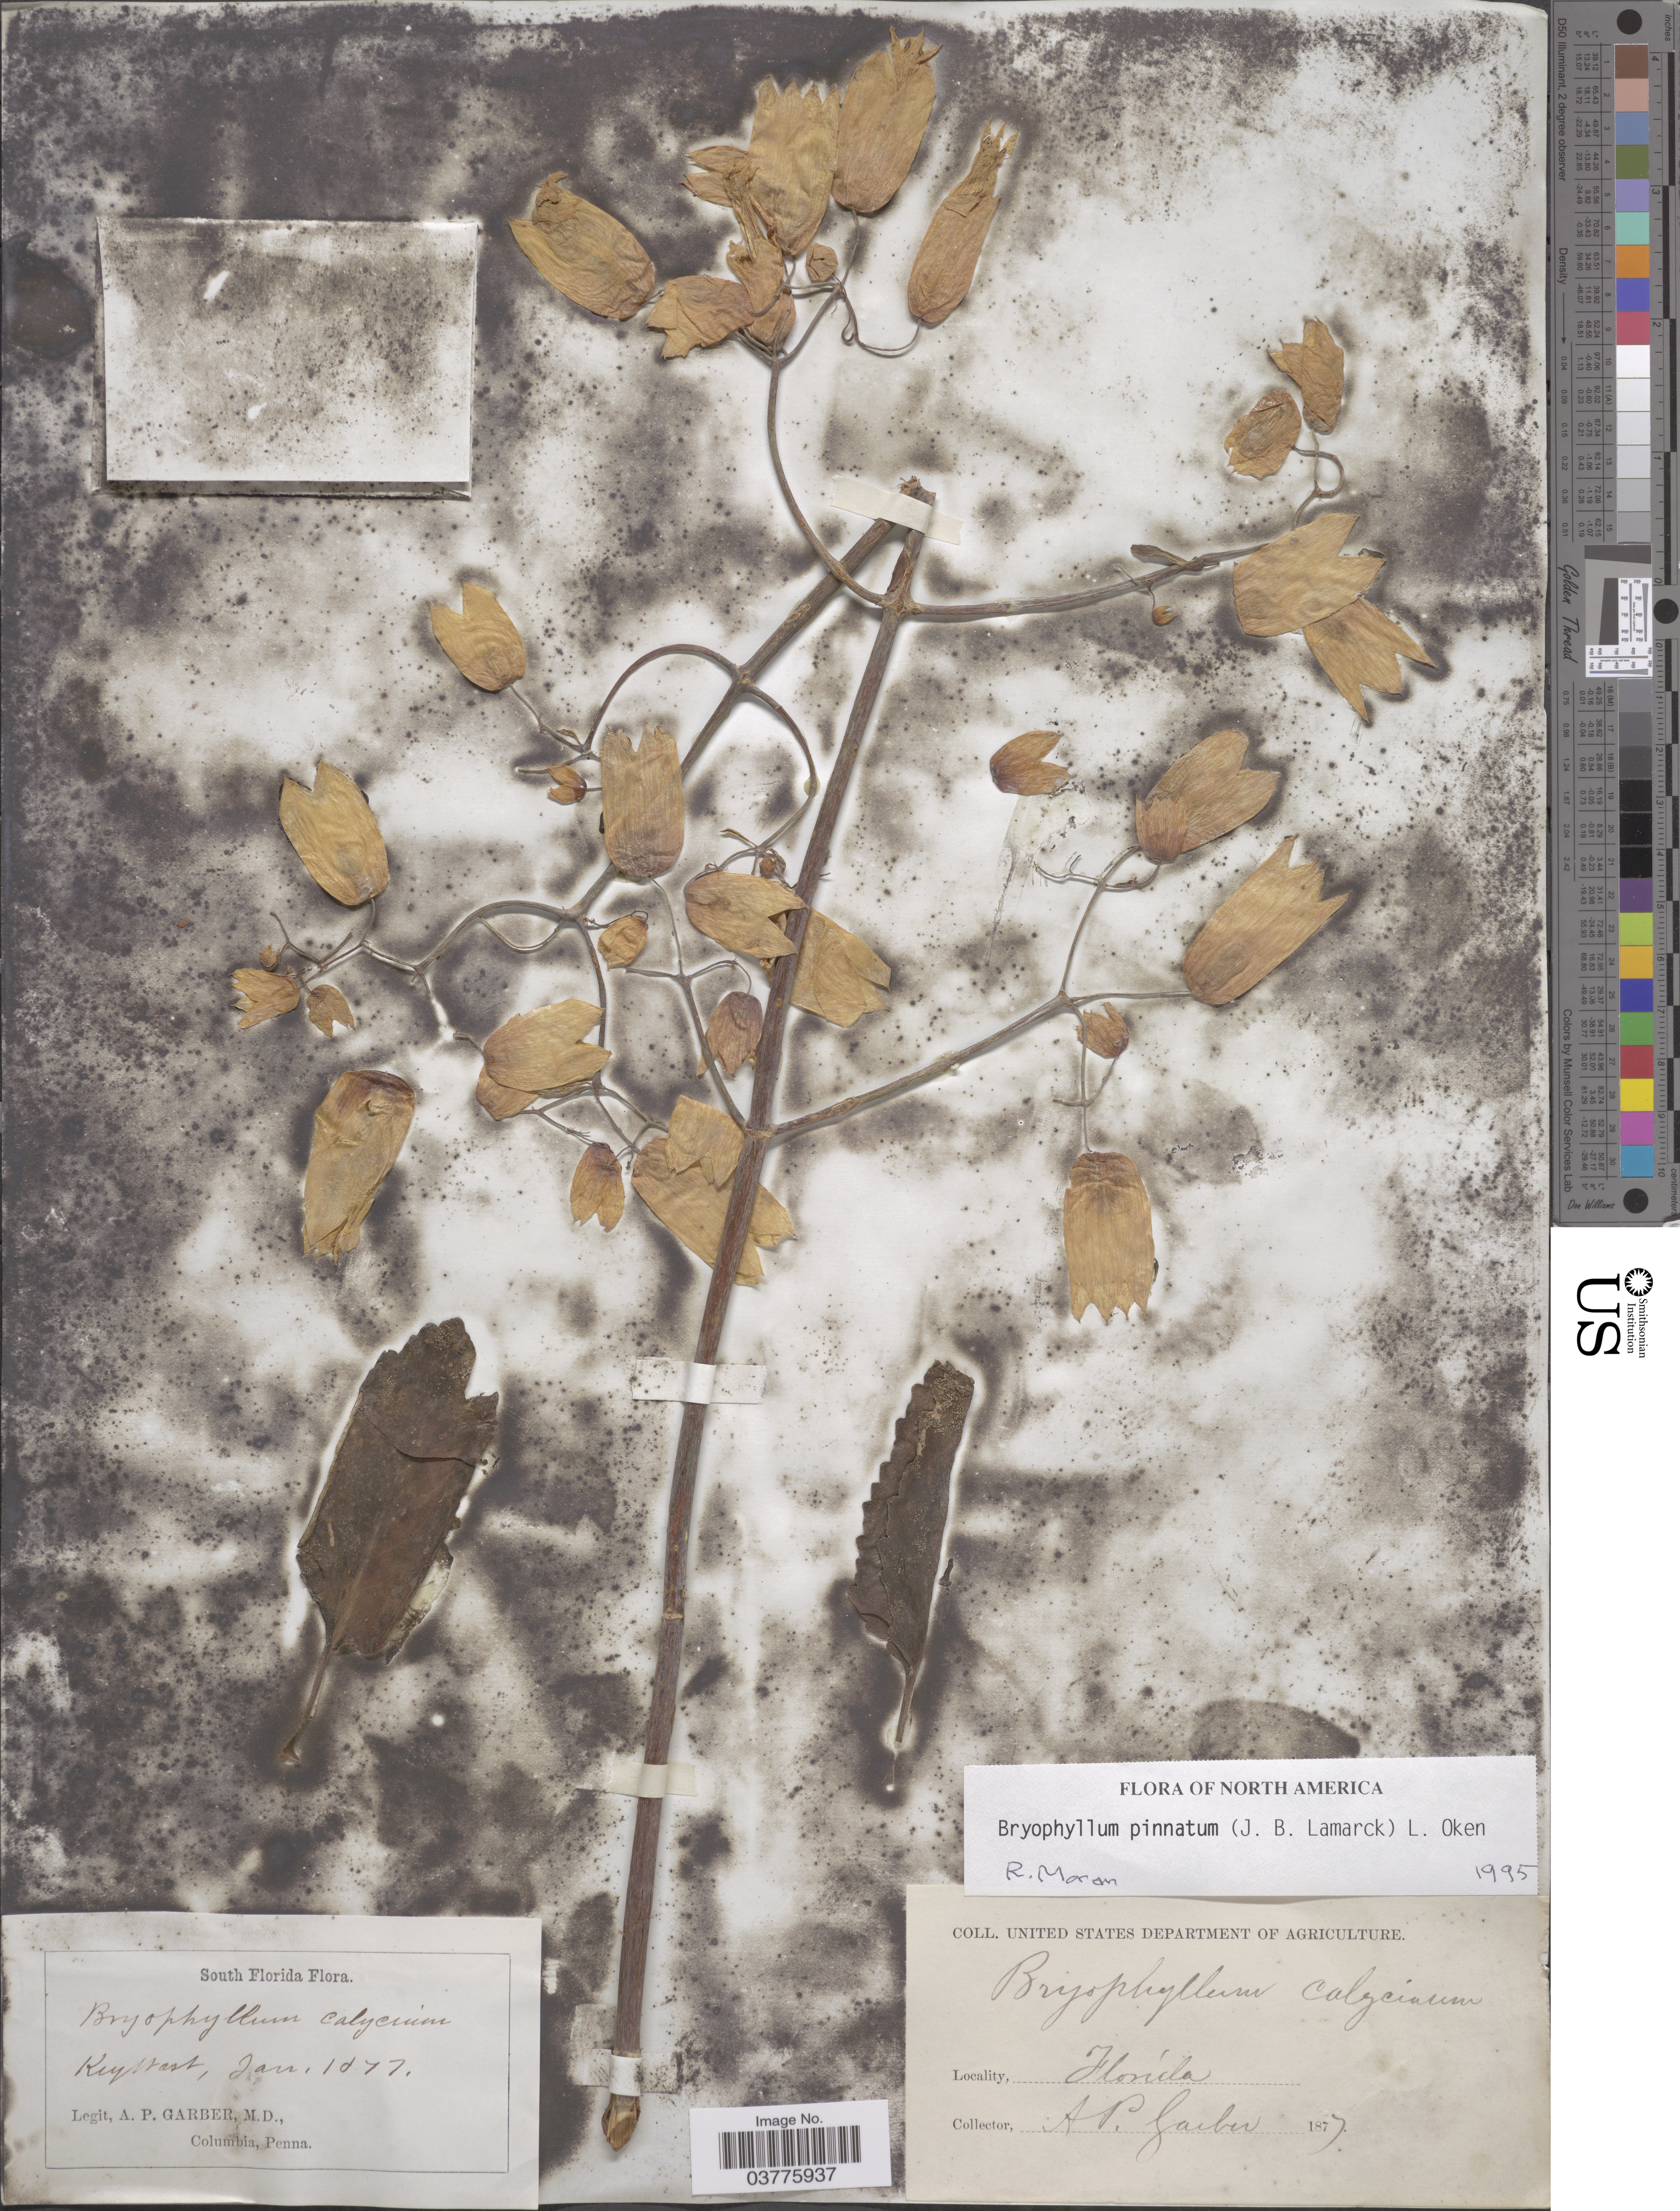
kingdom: Plantae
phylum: Tracheophyta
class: Magnoliopsida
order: Saxifragales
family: Crassulaceae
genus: Kalanchoe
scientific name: Kalanchoe pinnata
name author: (Lam.) Pers.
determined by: Strong, Mark T., (BOT), Smithsonian Institution - National Museum of Natural History (UNITED STATES)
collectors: A. P. Garber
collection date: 1877-01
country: United States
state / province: Florida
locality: Key West. South Florida.